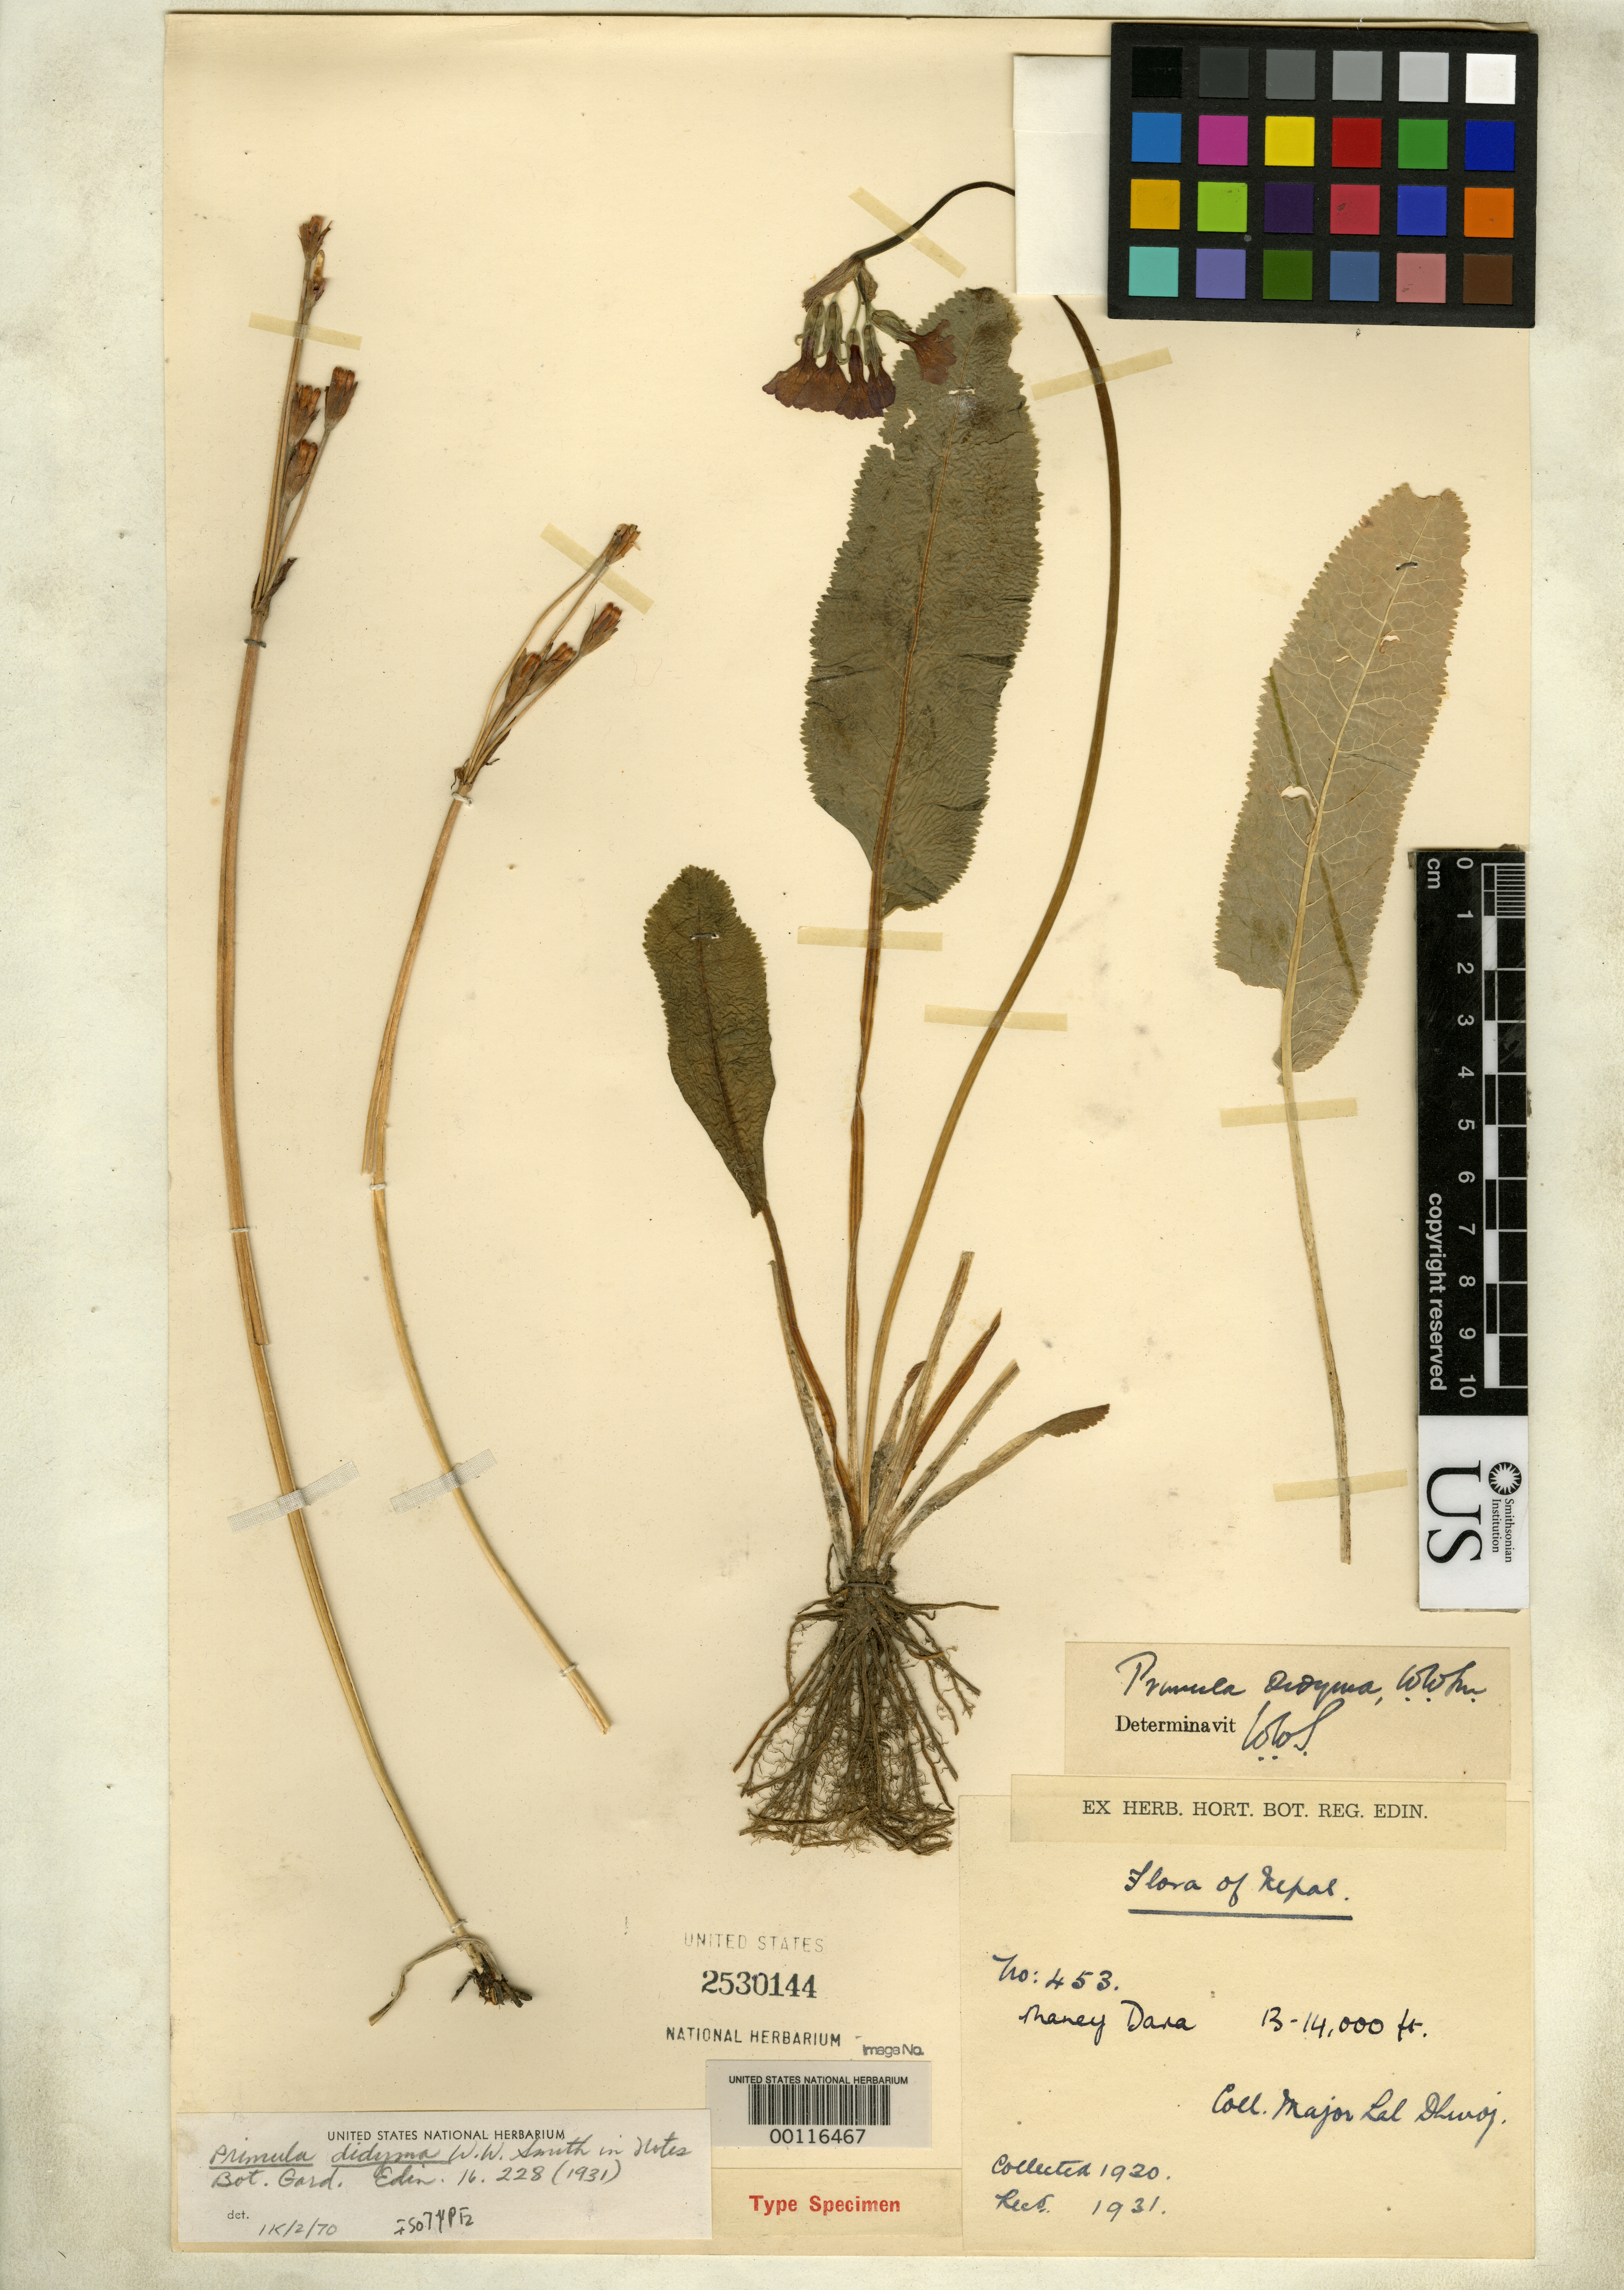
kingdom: Plantae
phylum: Tracheophyta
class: Magnoliopsida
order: Ericales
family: Primulaceae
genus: Primula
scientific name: Primula didyma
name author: W.W. Sm.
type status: Isotype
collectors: Lal Dhwoj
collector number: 453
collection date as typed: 1930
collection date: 1930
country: Nepal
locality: Maney Dara.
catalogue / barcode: US 2530144